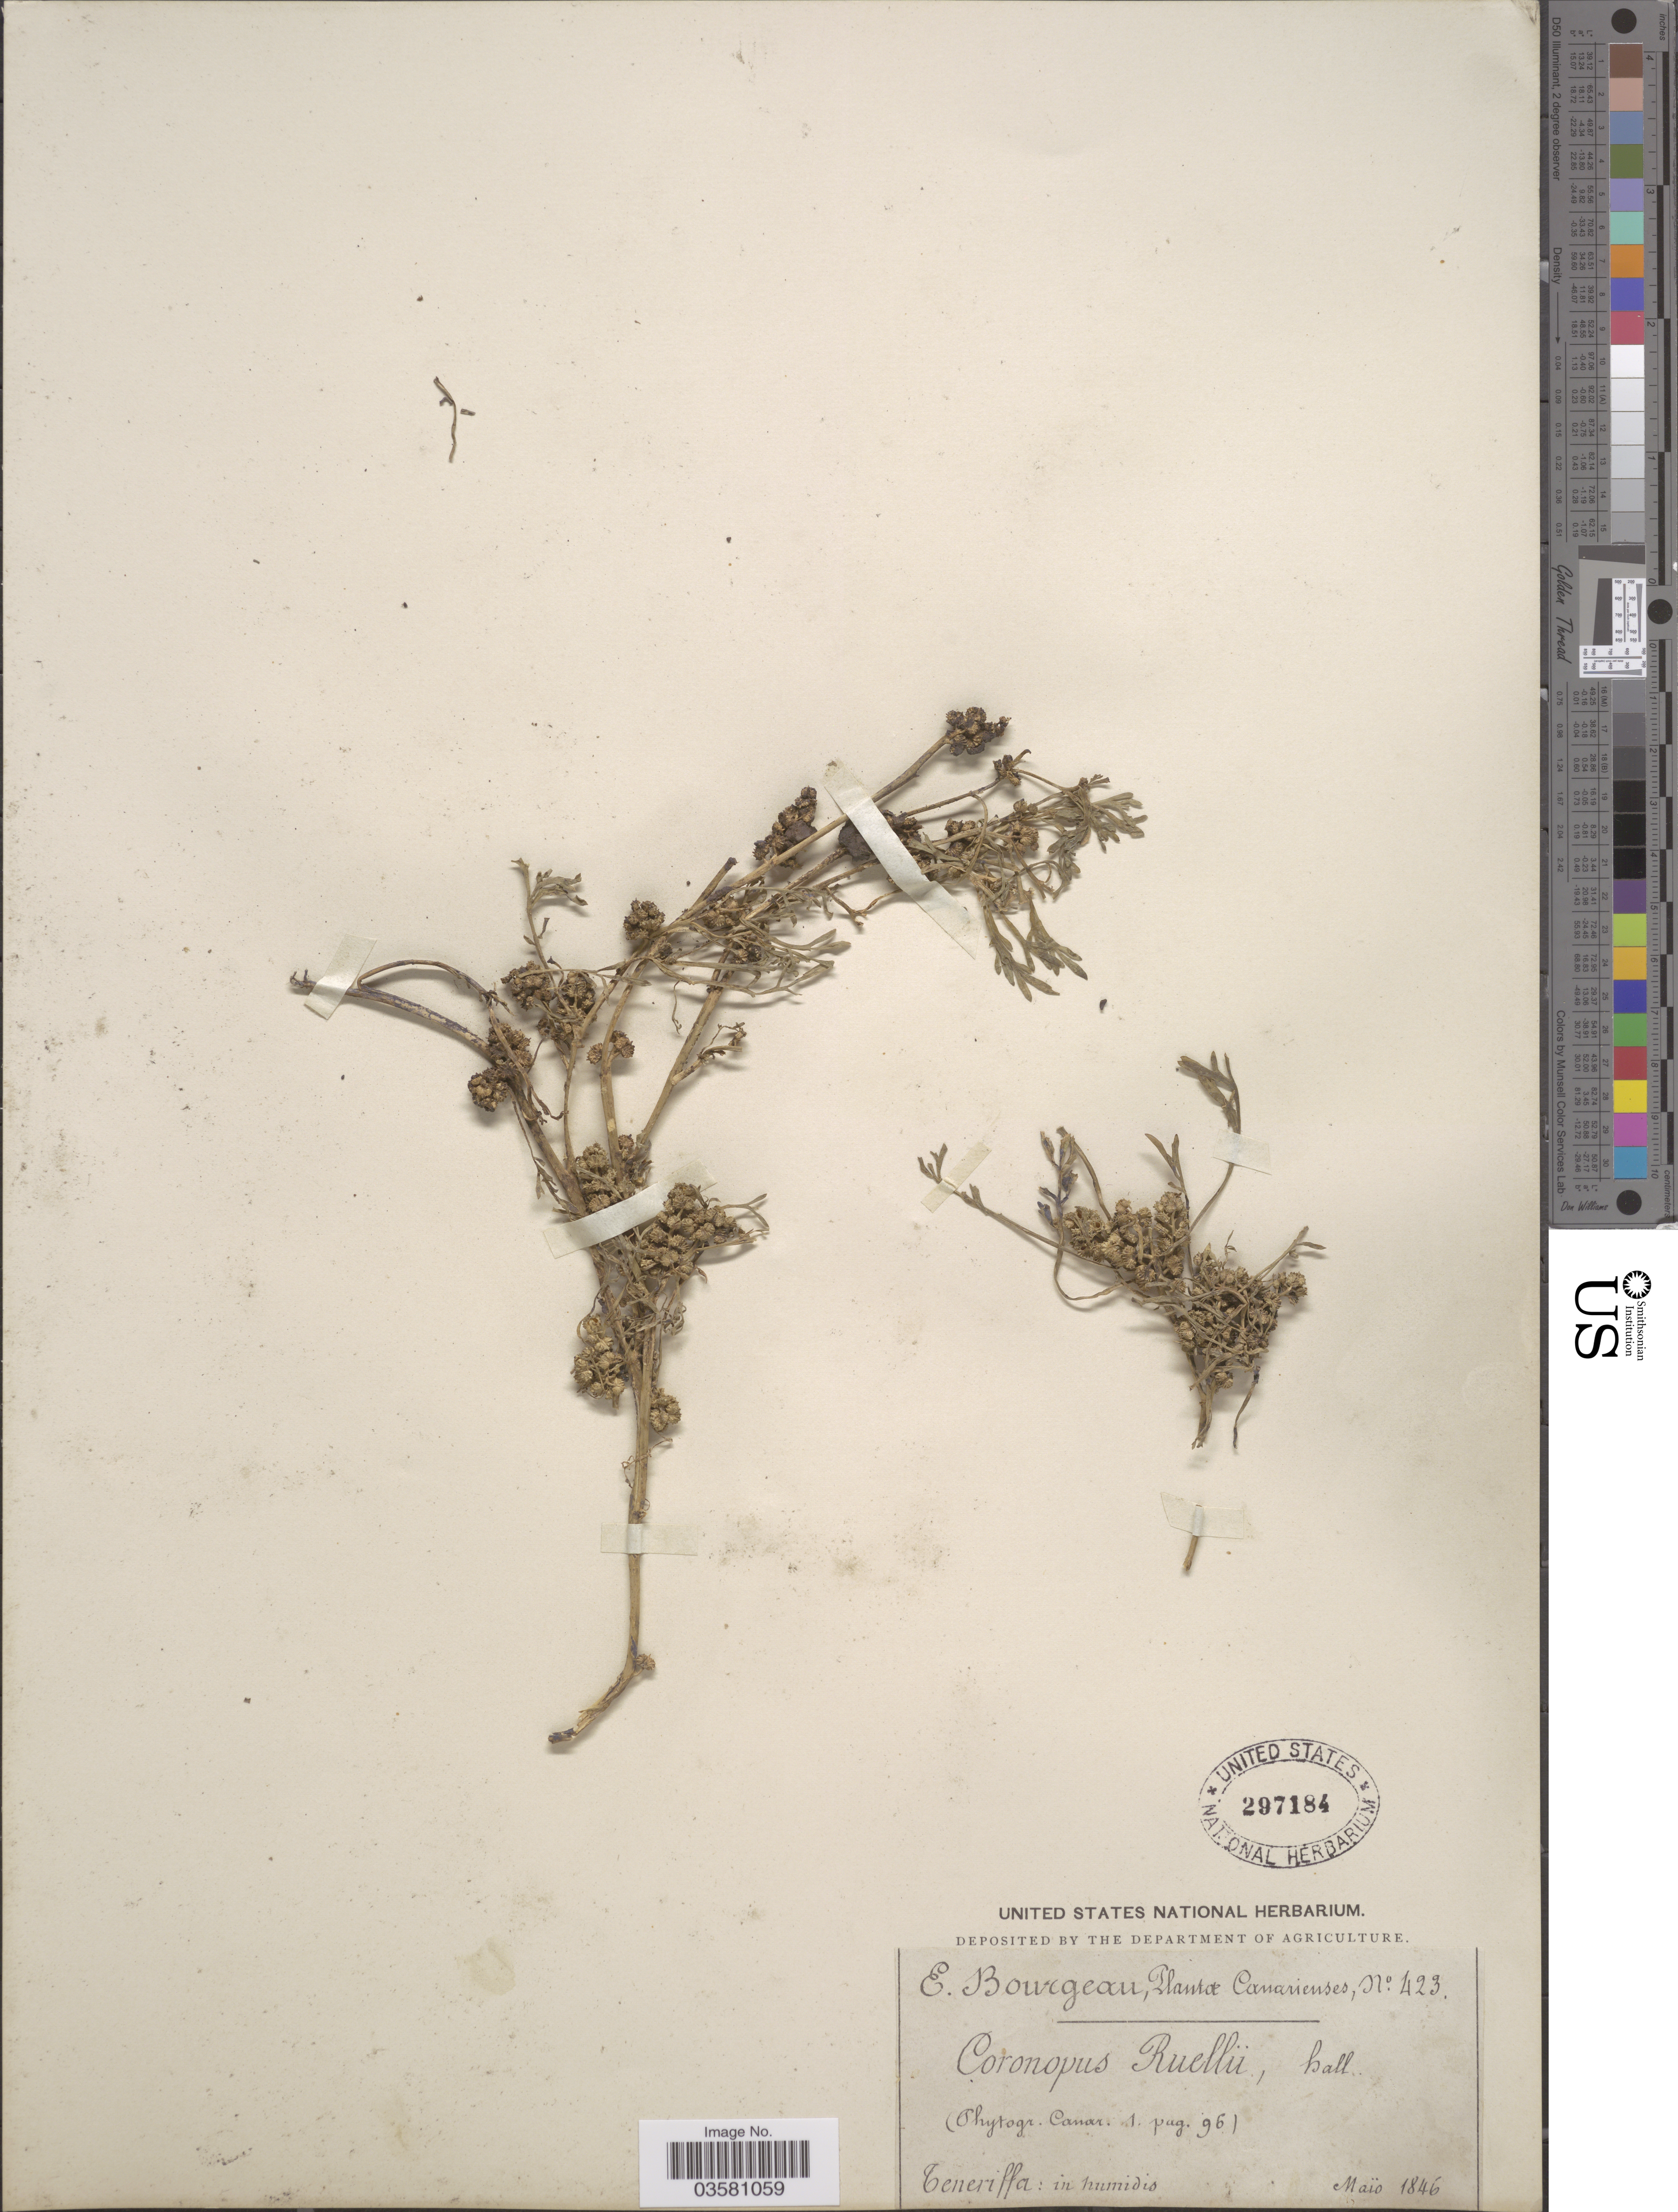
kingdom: Plantae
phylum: Tracheophyta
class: Magnoliopsida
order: Brassicales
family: Brassicaceae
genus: Lepidium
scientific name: Lepidium coronopus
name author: (L.) Al-Shehbaz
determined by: Strong, M. T., (US), Smithsonian Institution - National Museum of Natural History (UNITED STATES)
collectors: E. Bourgeau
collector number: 423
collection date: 1846-05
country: Spain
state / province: Canarias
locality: Canarienses. Teneriffa: in humidis.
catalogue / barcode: US 297184